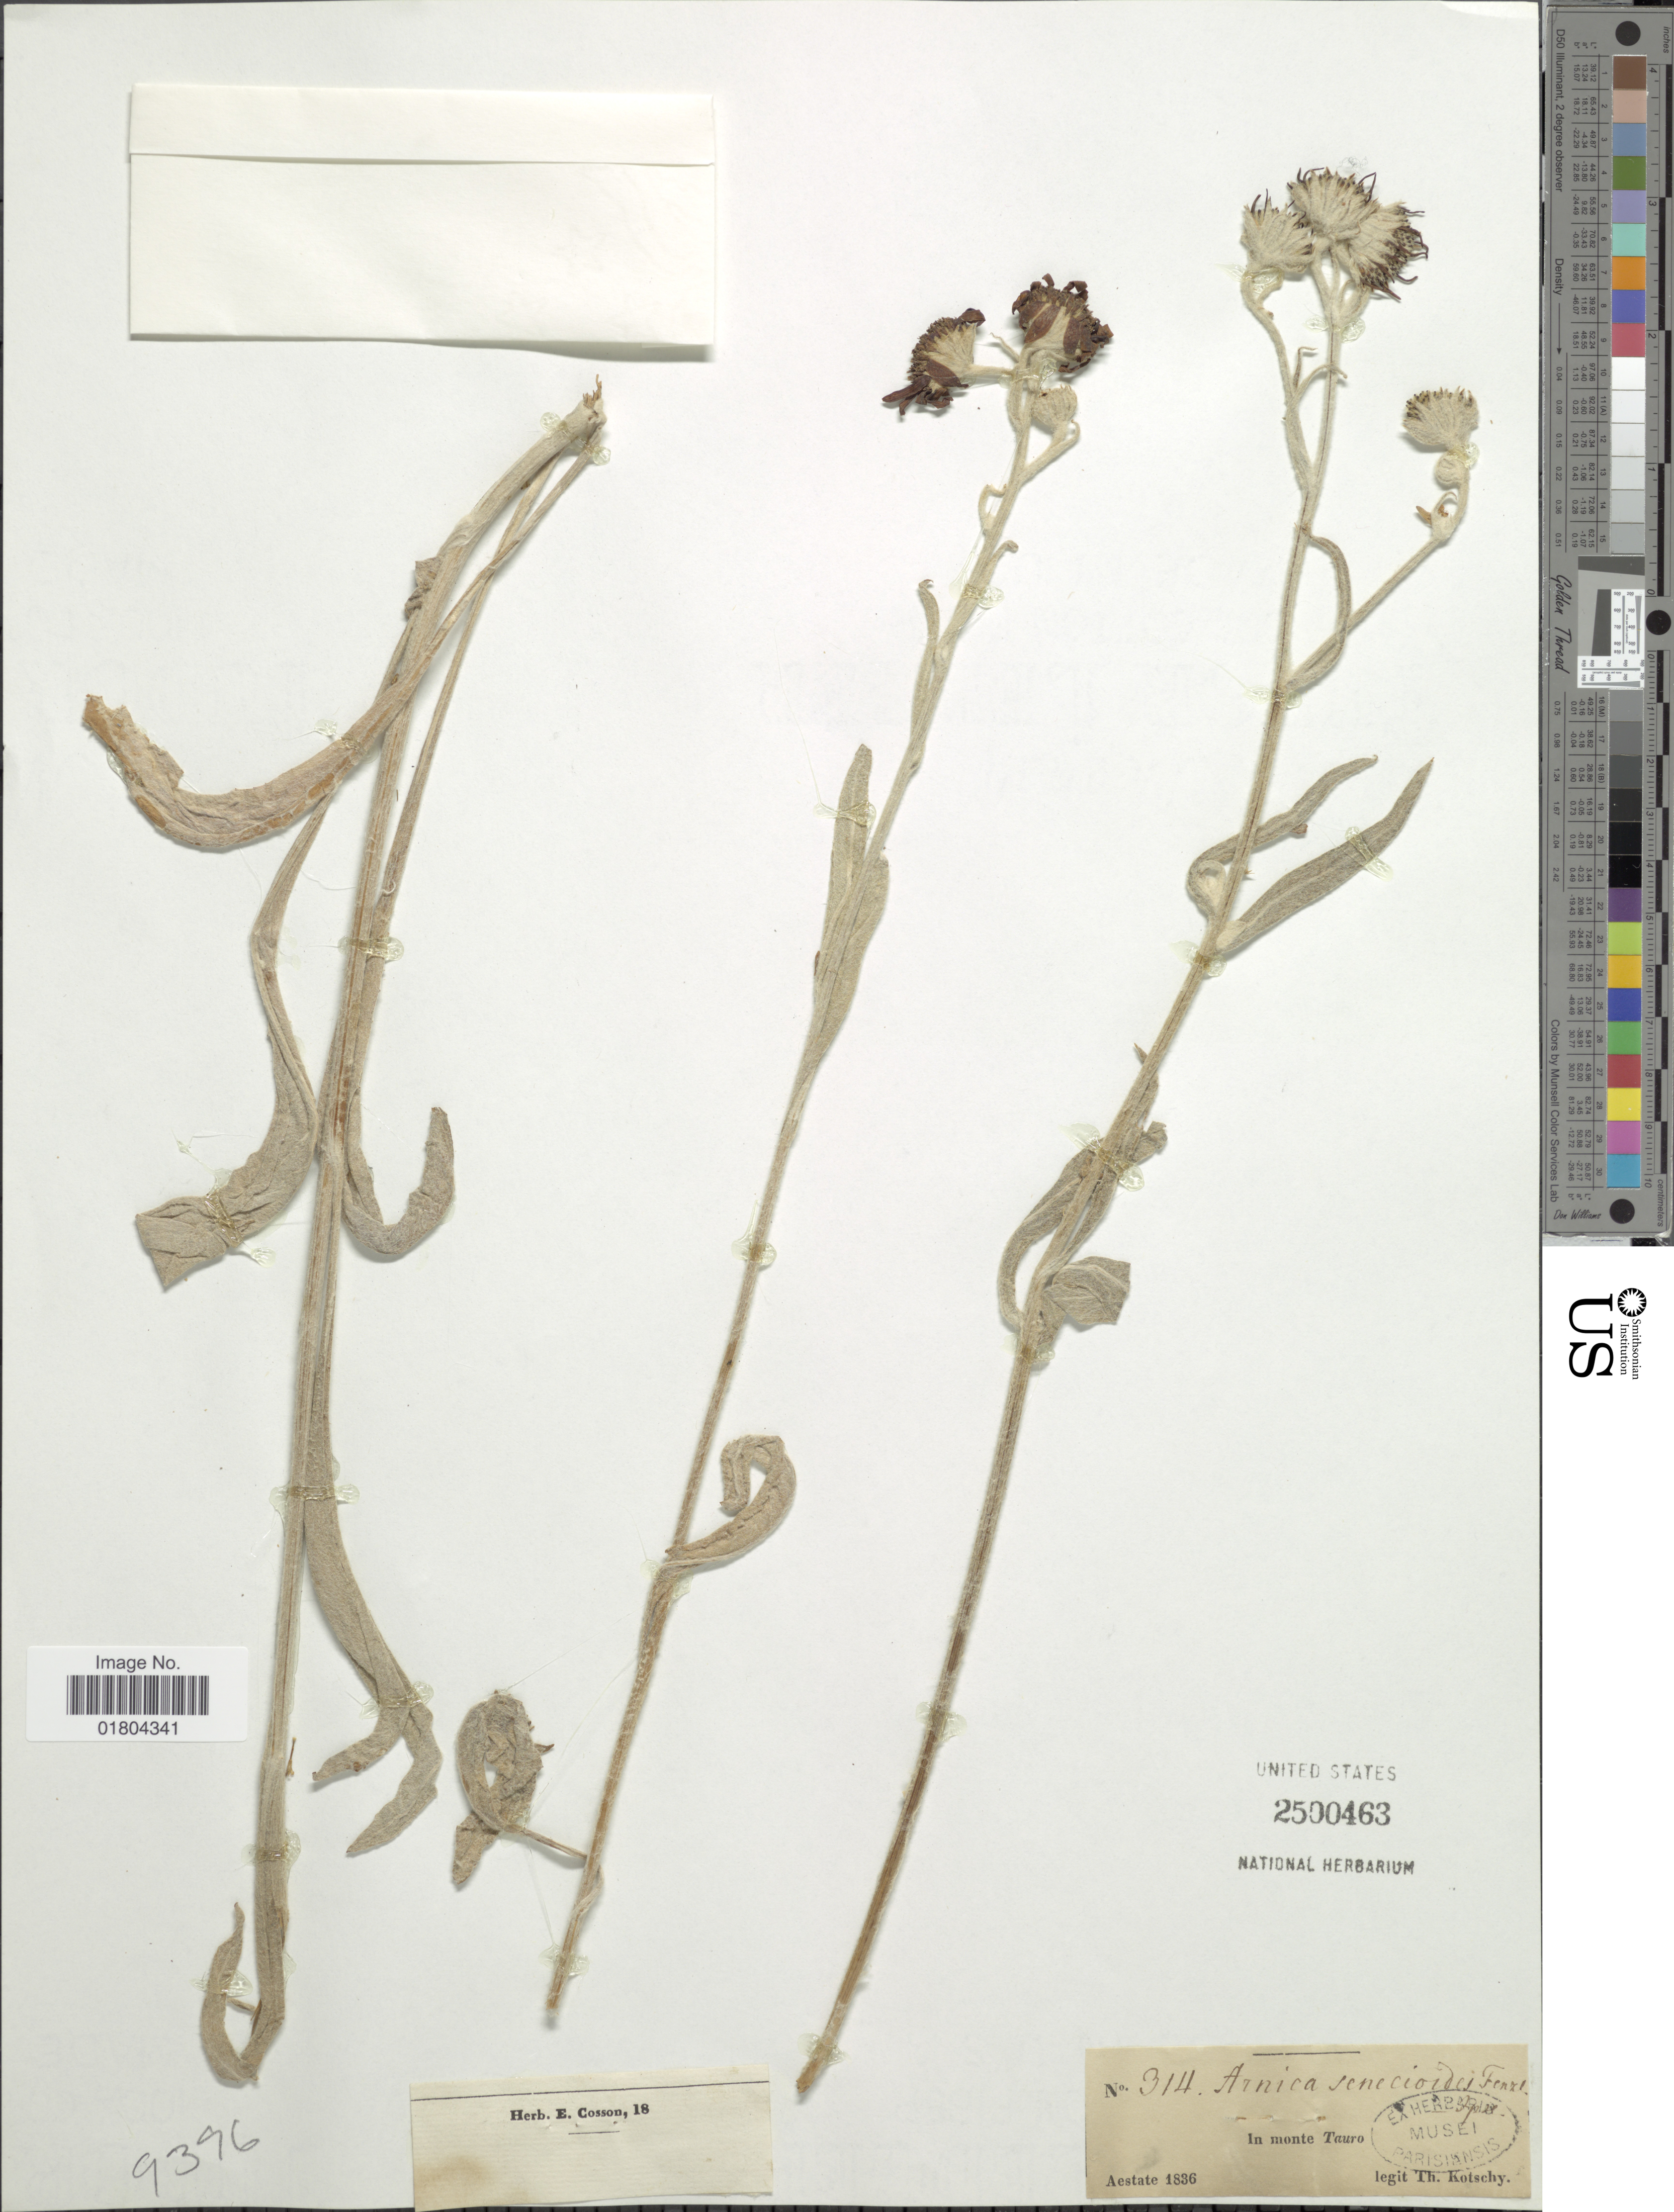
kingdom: Plantae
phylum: Tracheophyta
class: Magnoliopsida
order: Asterales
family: Asteraceae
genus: Arnica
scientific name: Arnica senecionoides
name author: Fenzl ex Boiss.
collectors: K. G. Kotschy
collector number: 314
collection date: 1836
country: Turkey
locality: In monte Tauro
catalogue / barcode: US 2500463